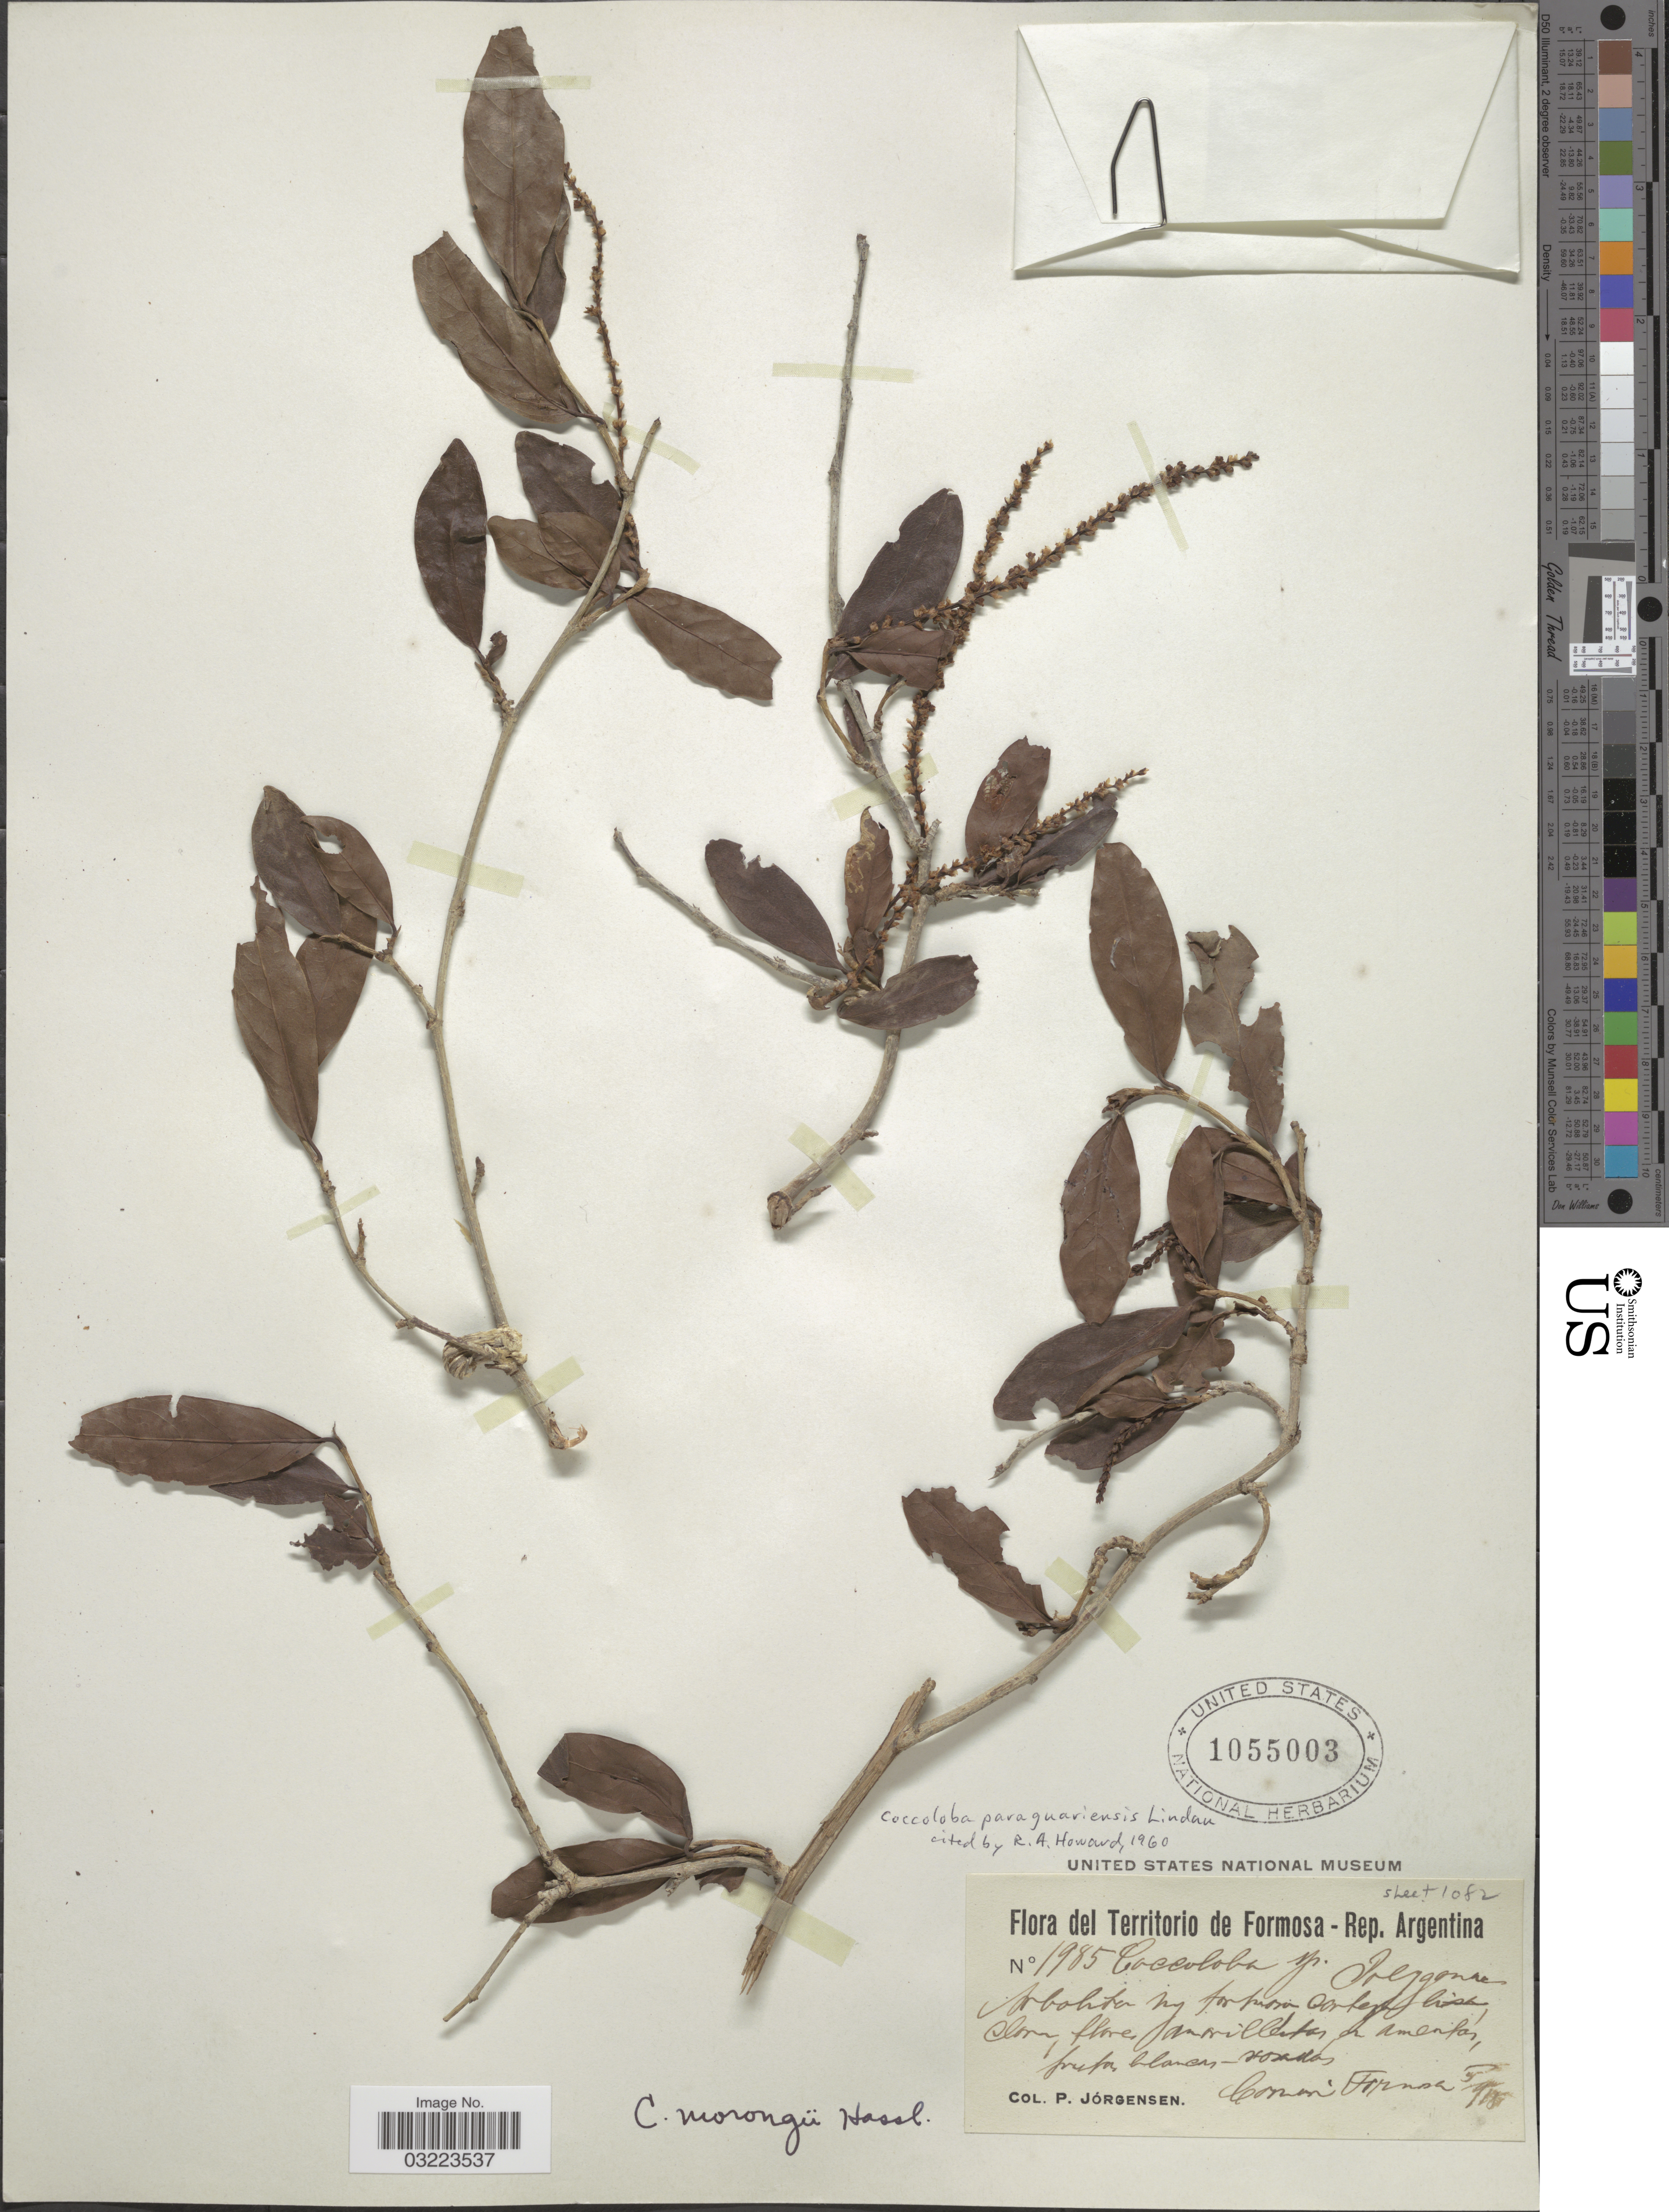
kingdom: Plantae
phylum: Tracheophyta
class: Magnoliopsida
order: Caryophyllales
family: Polygonaceae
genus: Coccoloba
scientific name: Coccoloba padiformis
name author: Meisn.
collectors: P. Jörgensen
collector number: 1985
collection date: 1918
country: Argentina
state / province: Formosa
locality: Territorio de Formosa.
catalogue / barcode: US 1055003